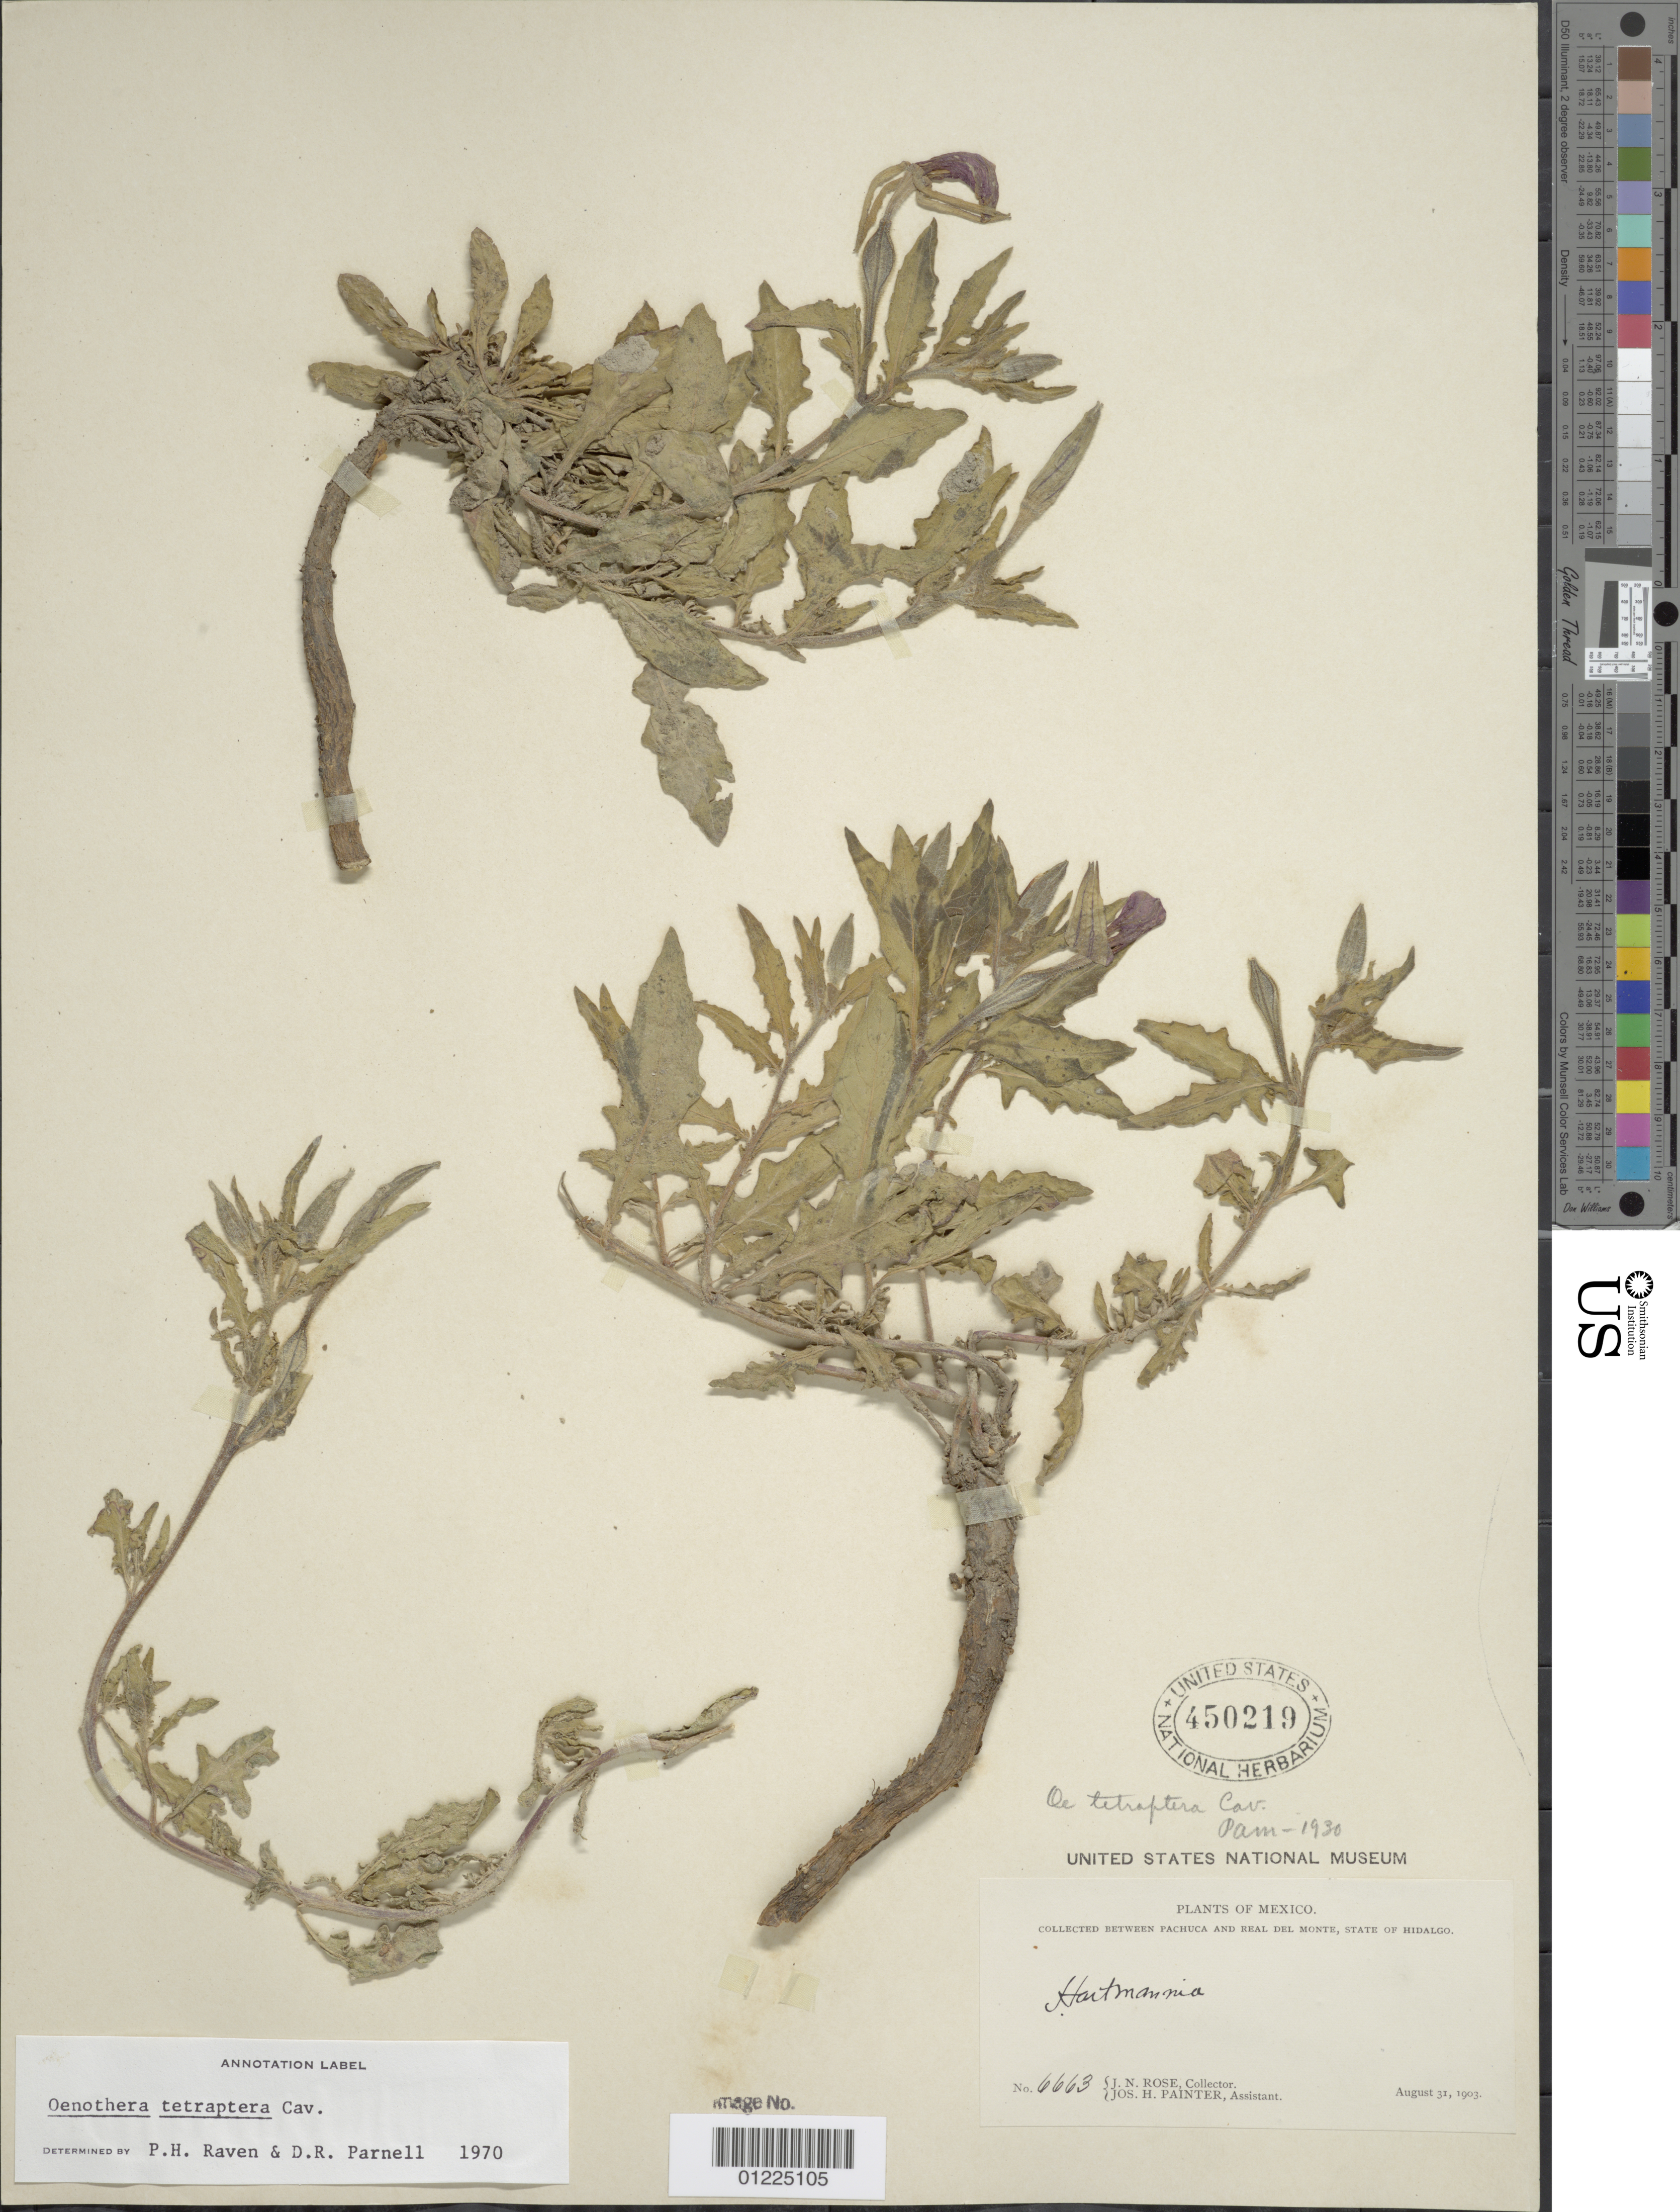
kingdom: Plantae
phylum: Tracheophyta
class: Magnoliopsida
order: Myrtales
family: Onagraceae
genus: Oenothera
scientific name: Oenothera tetraptera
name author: Cav.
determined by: Raven, P. H.; Parnell, D. R.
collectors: J. N. Rose & J. H. Painter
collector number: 6663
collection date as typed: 31 Aug 1903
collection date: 1903-08-31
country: Mexico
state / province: Hidalgo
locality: Between Pachuca and Real del Monte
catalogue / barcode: US 450219